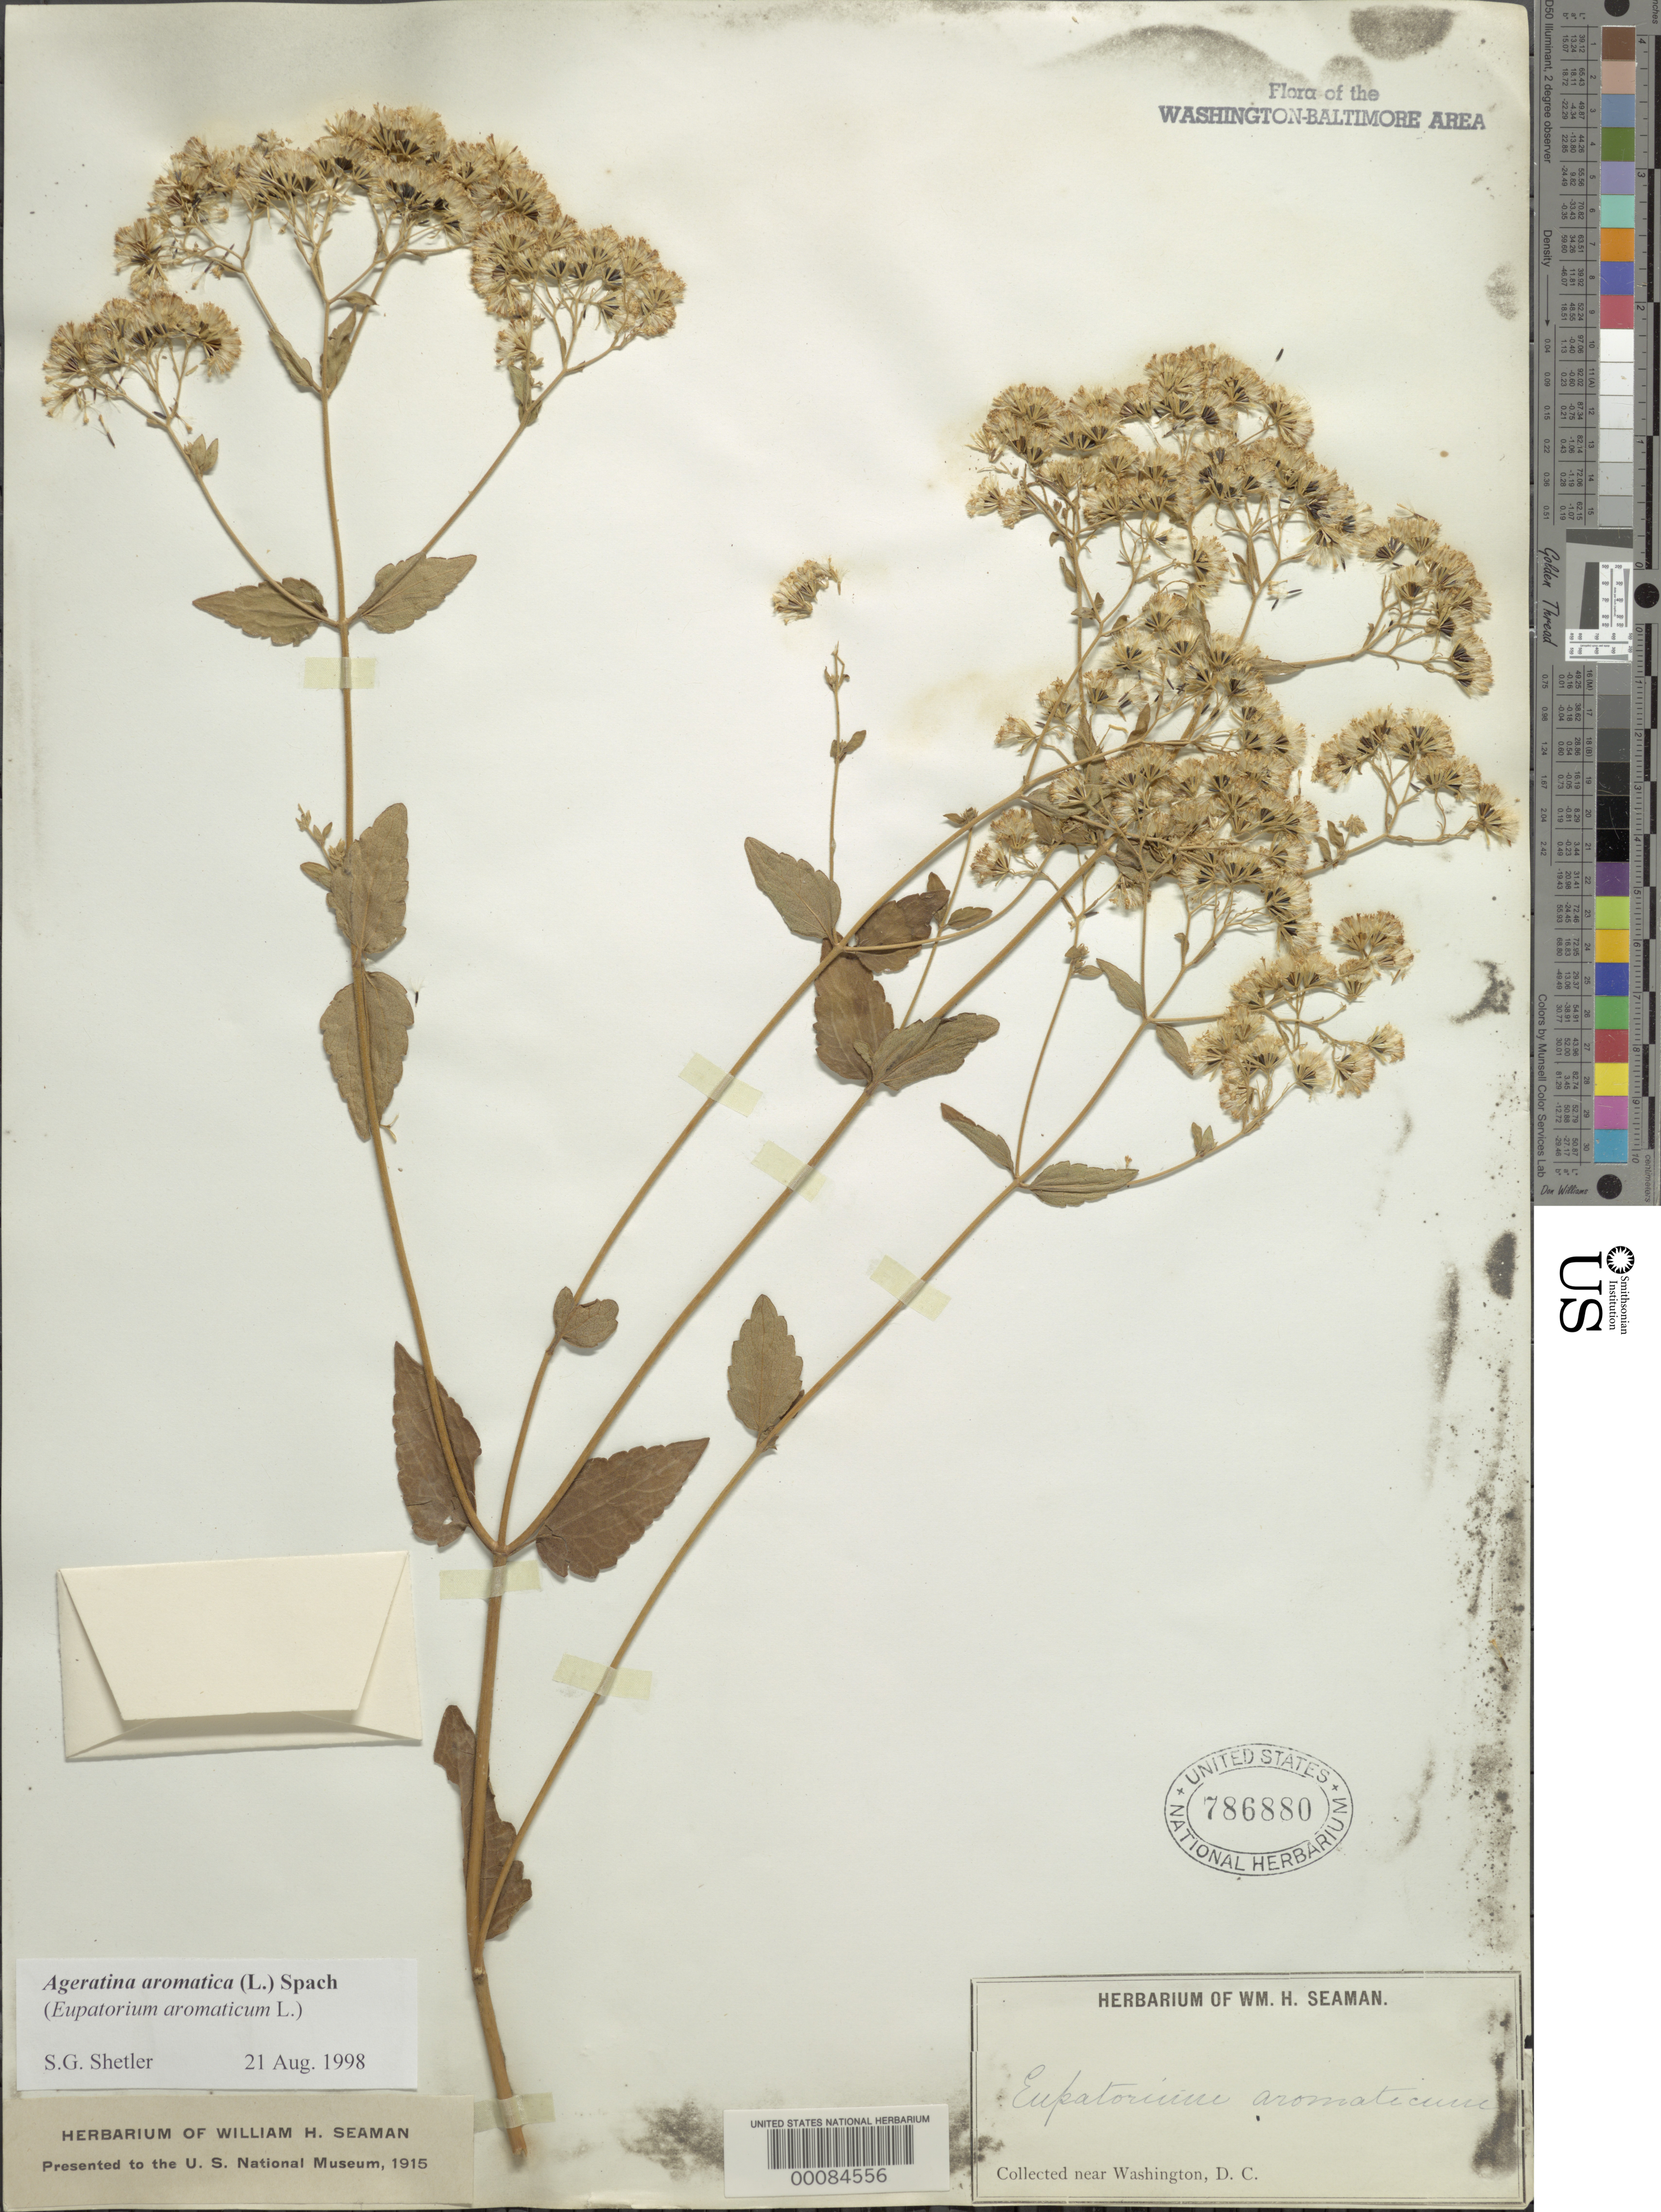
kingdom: Plantae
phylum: Tracheophyta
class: Magnoliopsida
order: Asterales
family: Asteraceae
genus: Ageratina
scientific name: Ageratina aromatica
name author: (L.) Spach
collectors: W. Seaman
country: United States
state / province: District of Columbia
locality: Near Washington DC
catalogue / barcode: US 786880